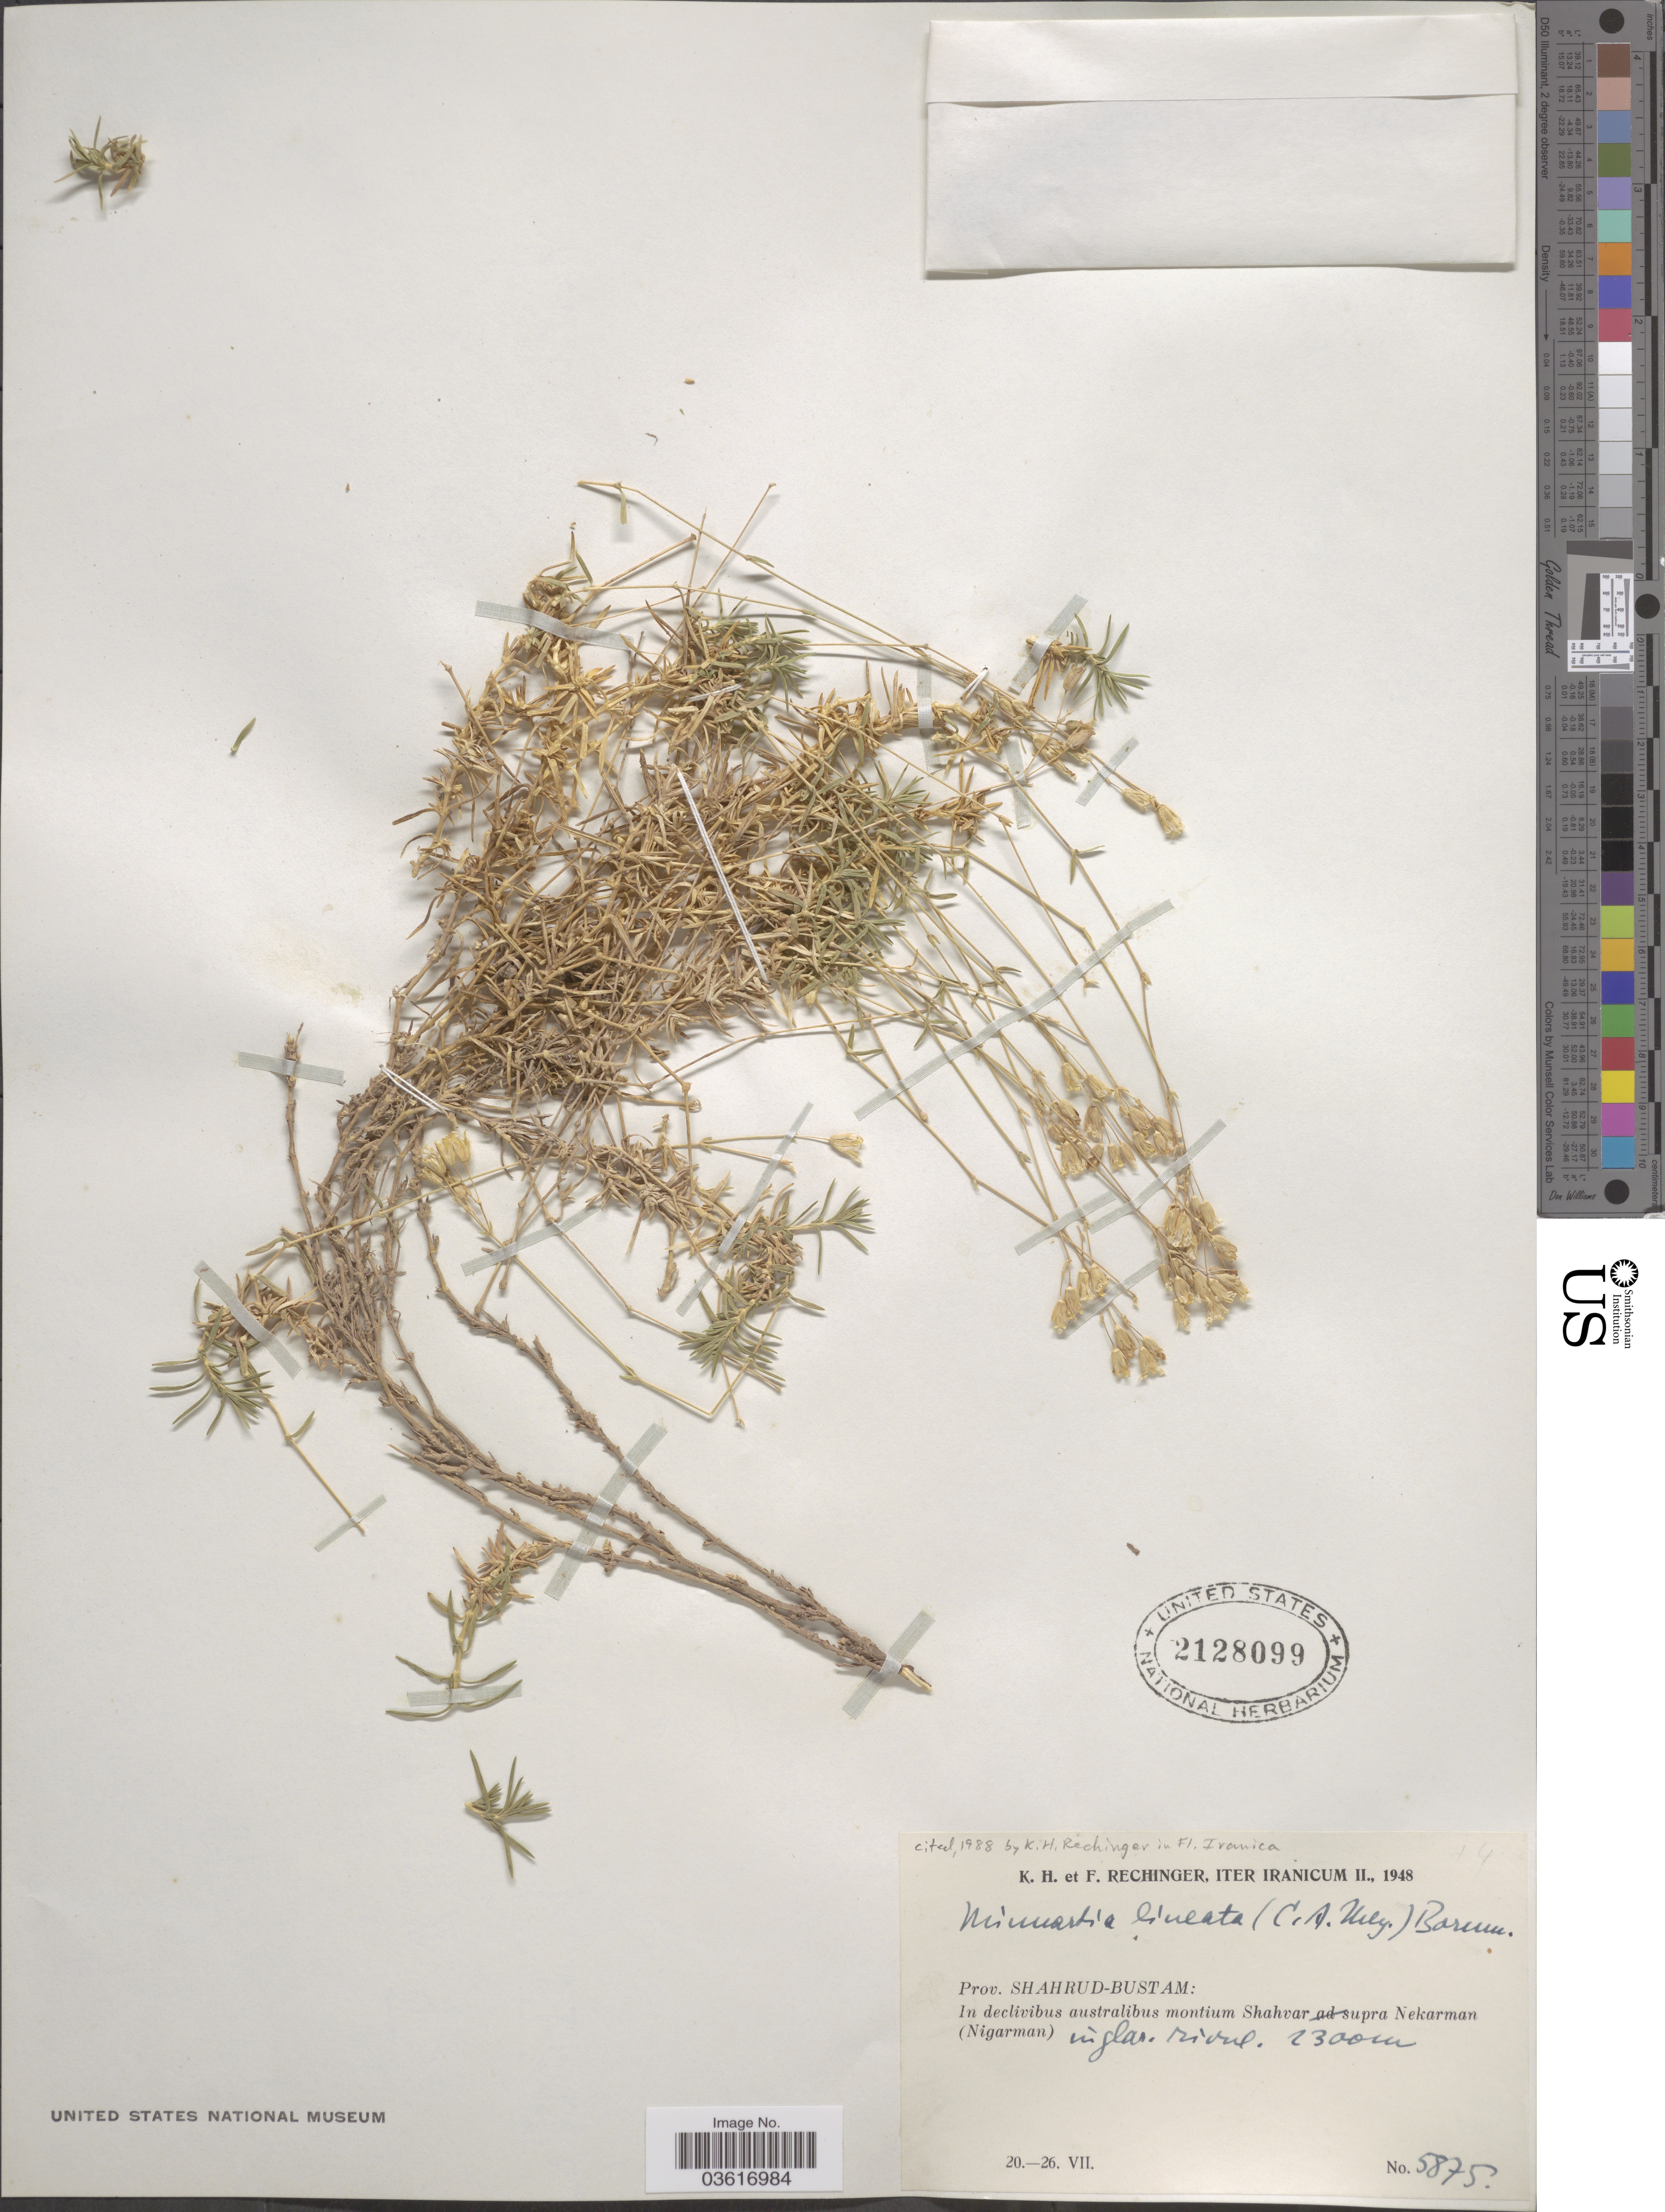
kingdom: Plantae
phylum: Tracheophyta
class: Magnoliopsida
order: Caryophyllales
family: Caryophyllaceae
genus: Minuartia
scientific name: Minuartia lineata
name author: Bornm.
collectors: K. H. Rechinger & F. Rechinger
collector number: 5875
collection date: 1948-07-20/1948-07-26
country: Iran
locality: Prov. Shahrud-Bustam: In declivibus australisbus montium Shahvar supra Nekarman (Nigarman).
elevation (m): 2300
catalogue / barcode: US 2128099